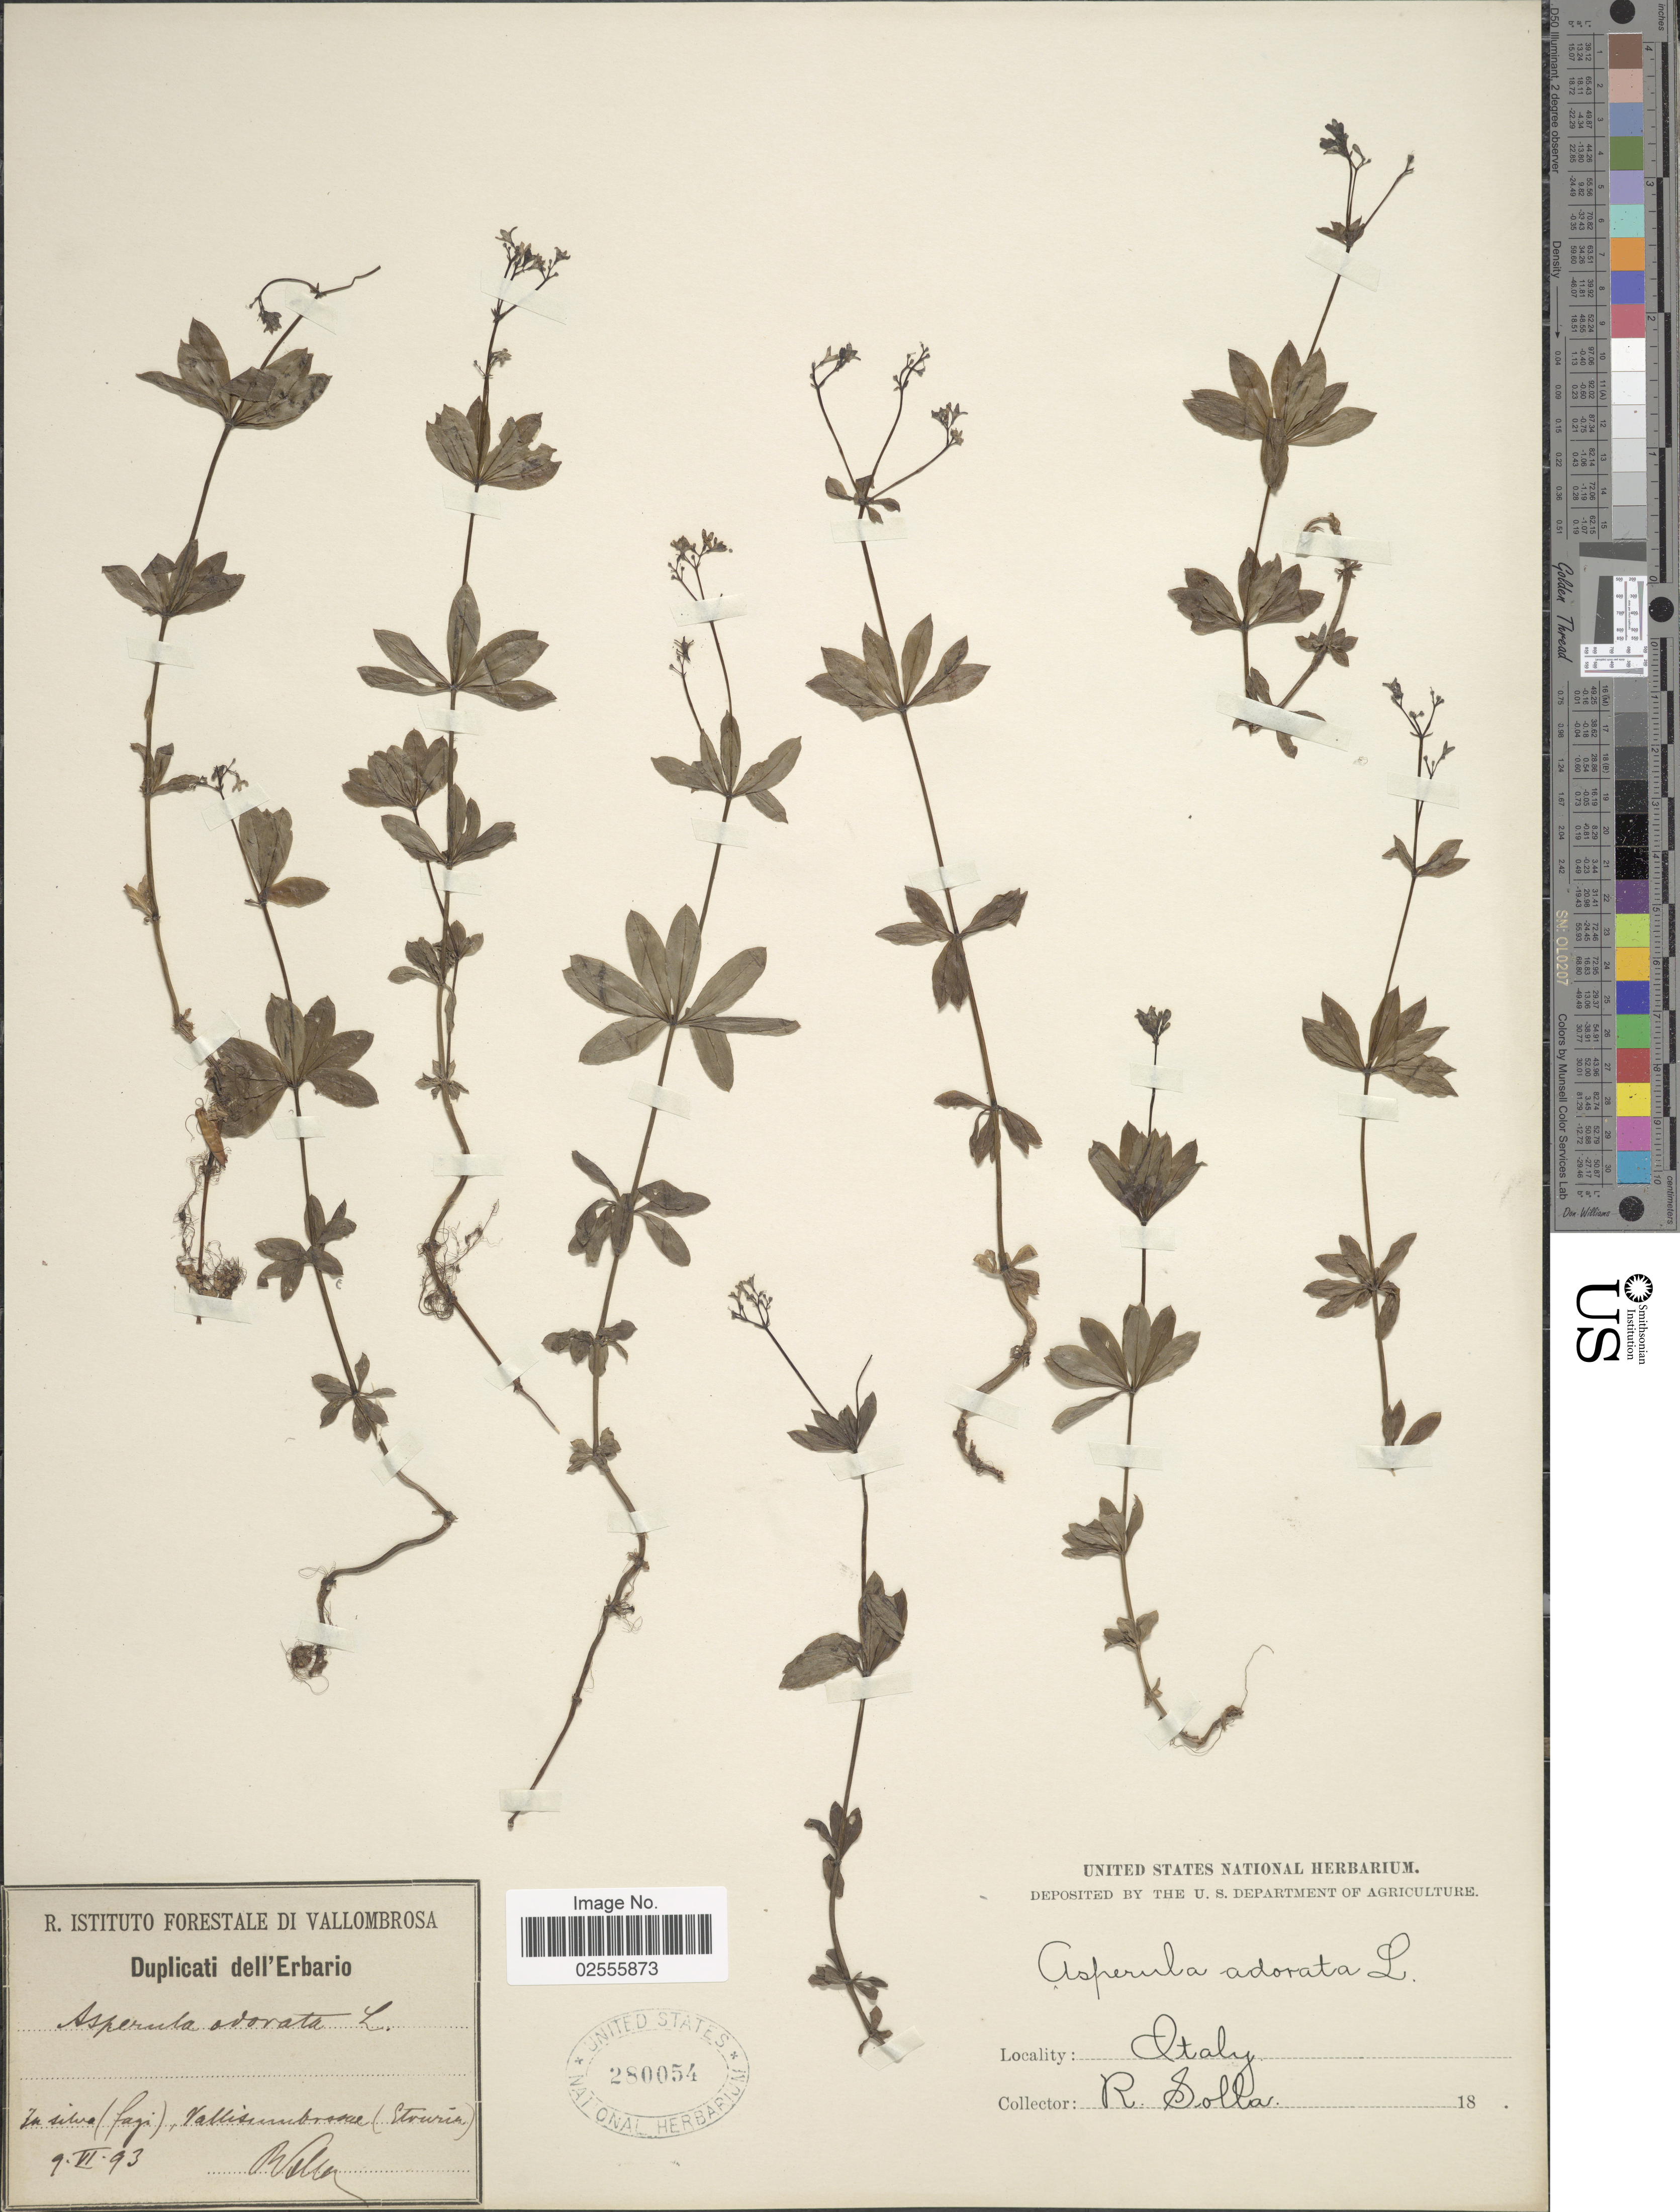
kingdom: Plantae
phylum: Tracheophyta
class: Magnoliopsida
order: Gentianales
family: Rubiaceae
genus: Asperula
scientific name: Asperula odorata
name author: L.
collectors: R. Solla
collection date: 1893-06-09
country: Italy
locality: In silva (fagi), Vallisumbrassae (Stvuria). [interpreted]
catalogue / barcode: US 280054